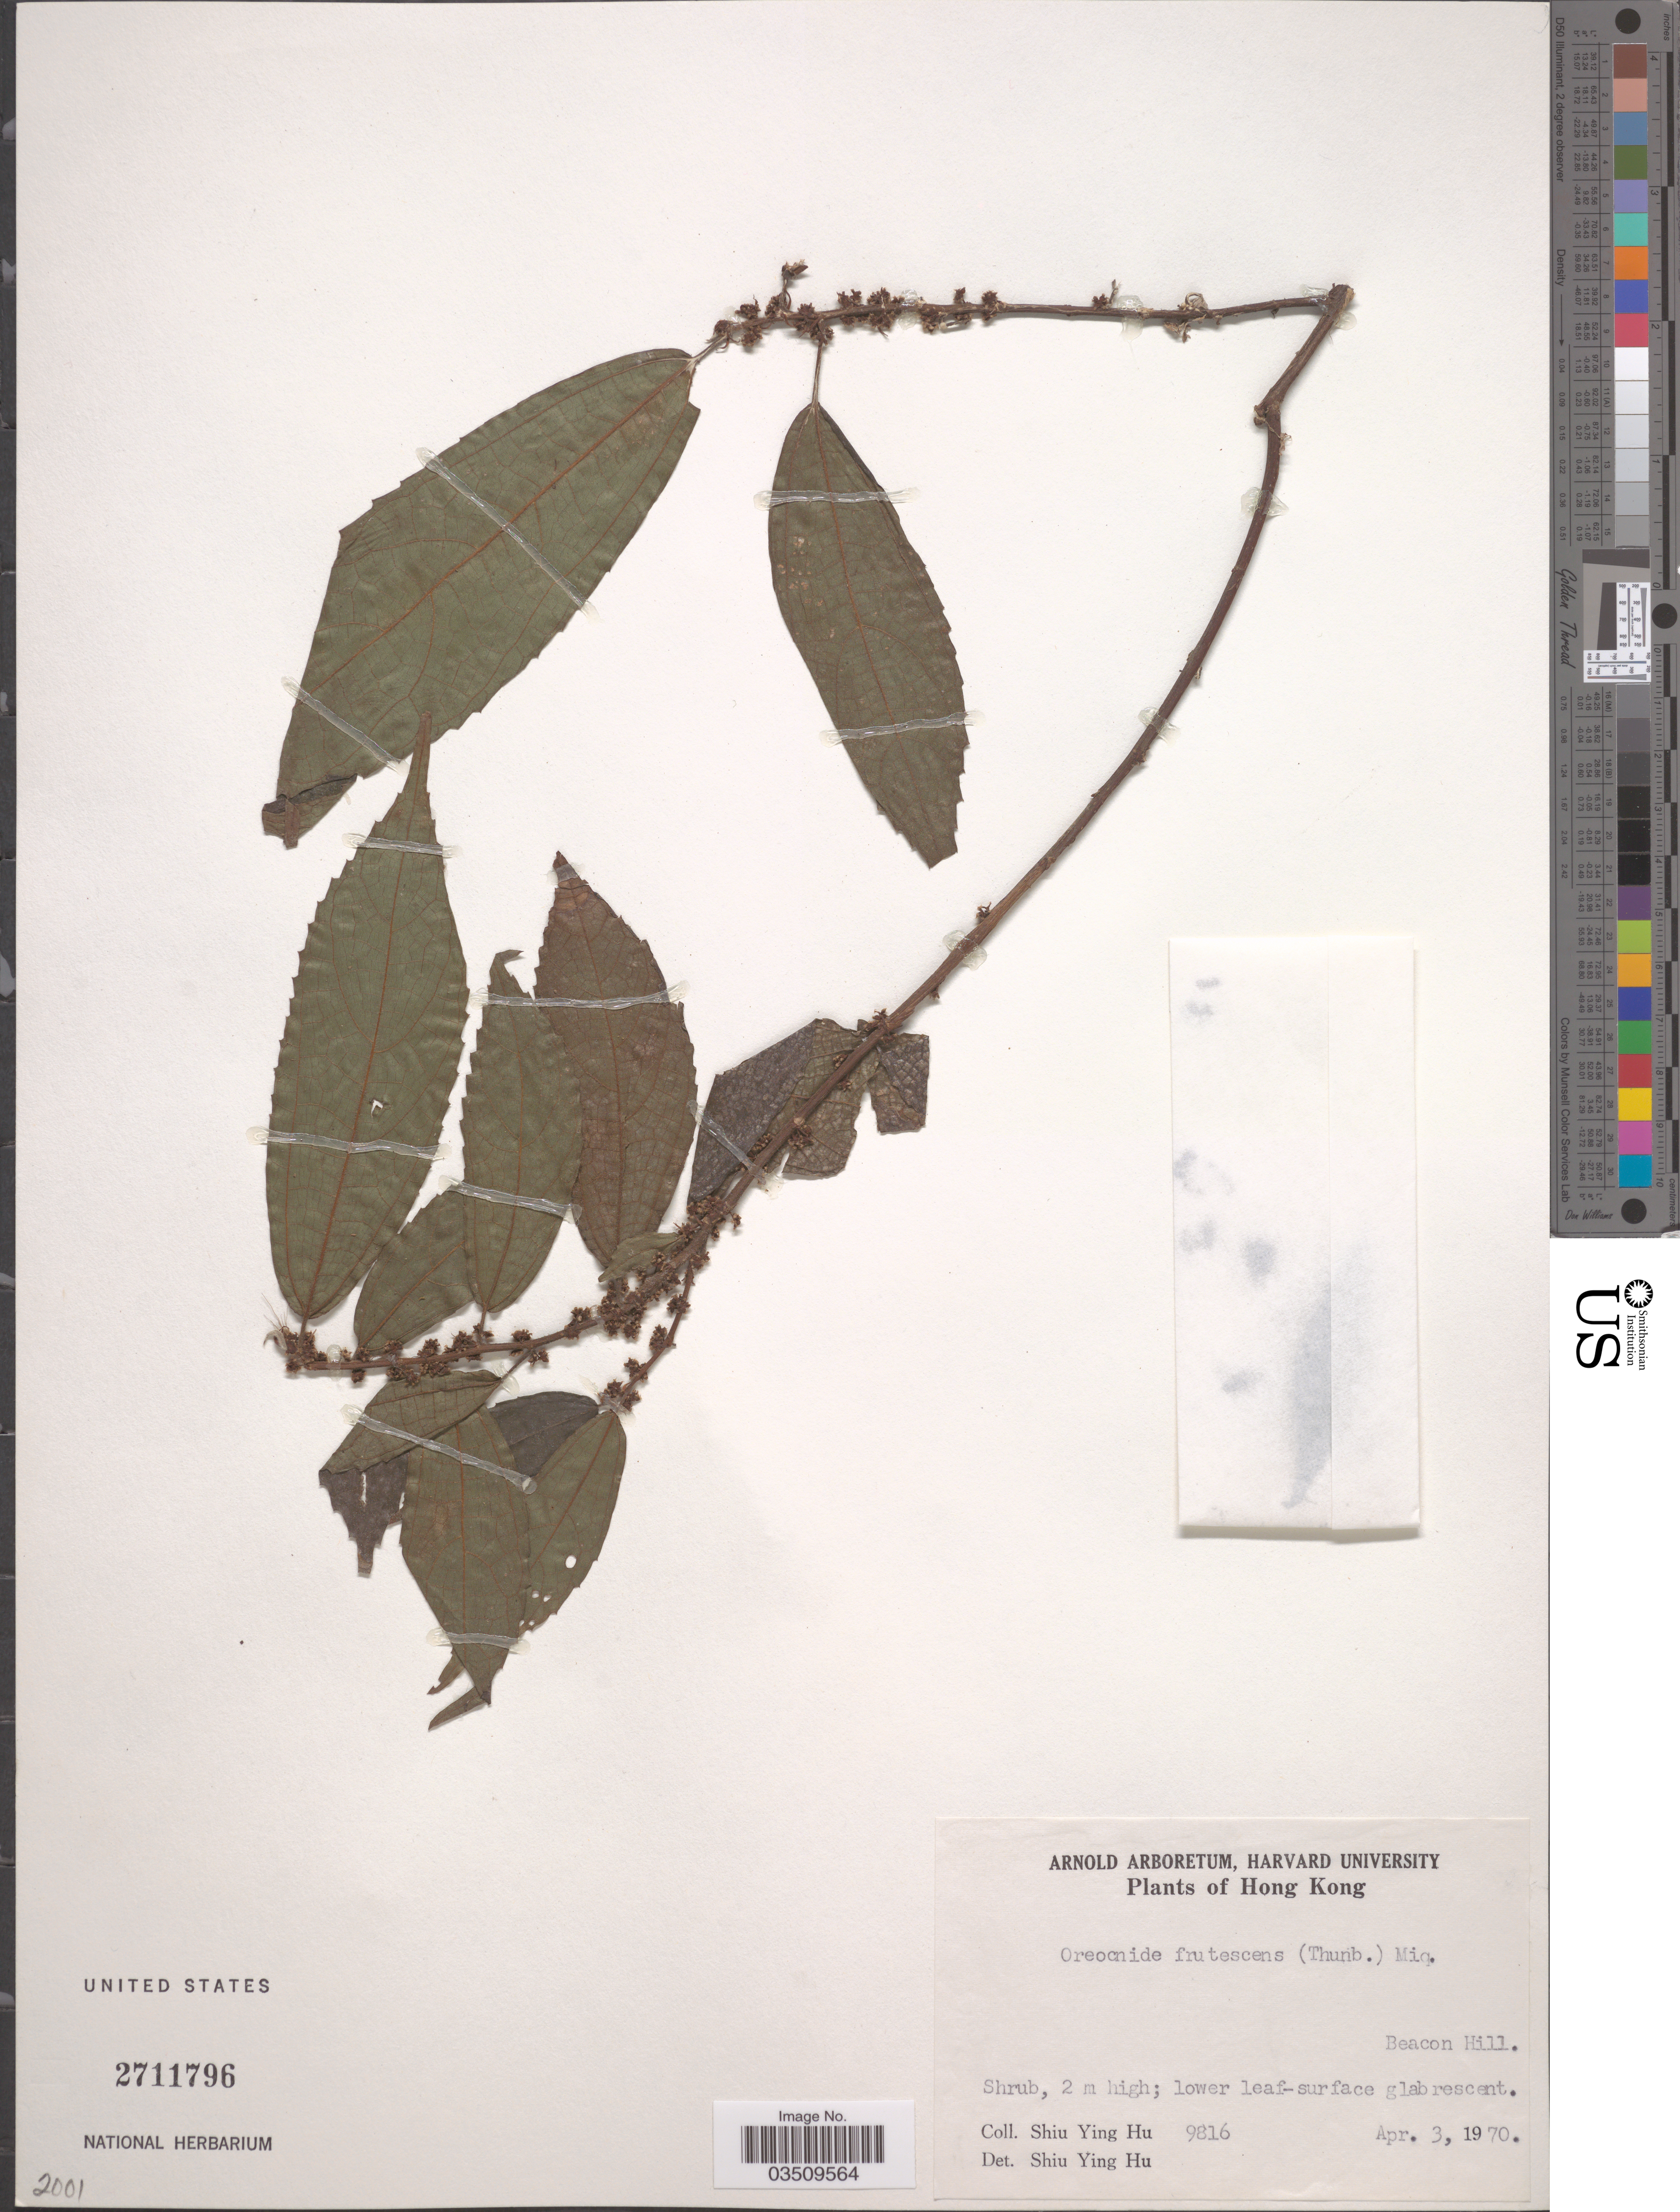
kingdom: Plantae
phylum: Tracheophyta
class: Magnoliopsida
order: Rosales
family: Urticaceae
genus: Oreocnide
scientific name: Oreocnide frutescens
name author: (Thunb.) Miq.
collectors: S. Y. Hu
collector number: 9816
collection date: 1970-04-03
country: China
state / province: Hong Kong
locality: Beacon Hill.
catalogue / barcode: US 2711796